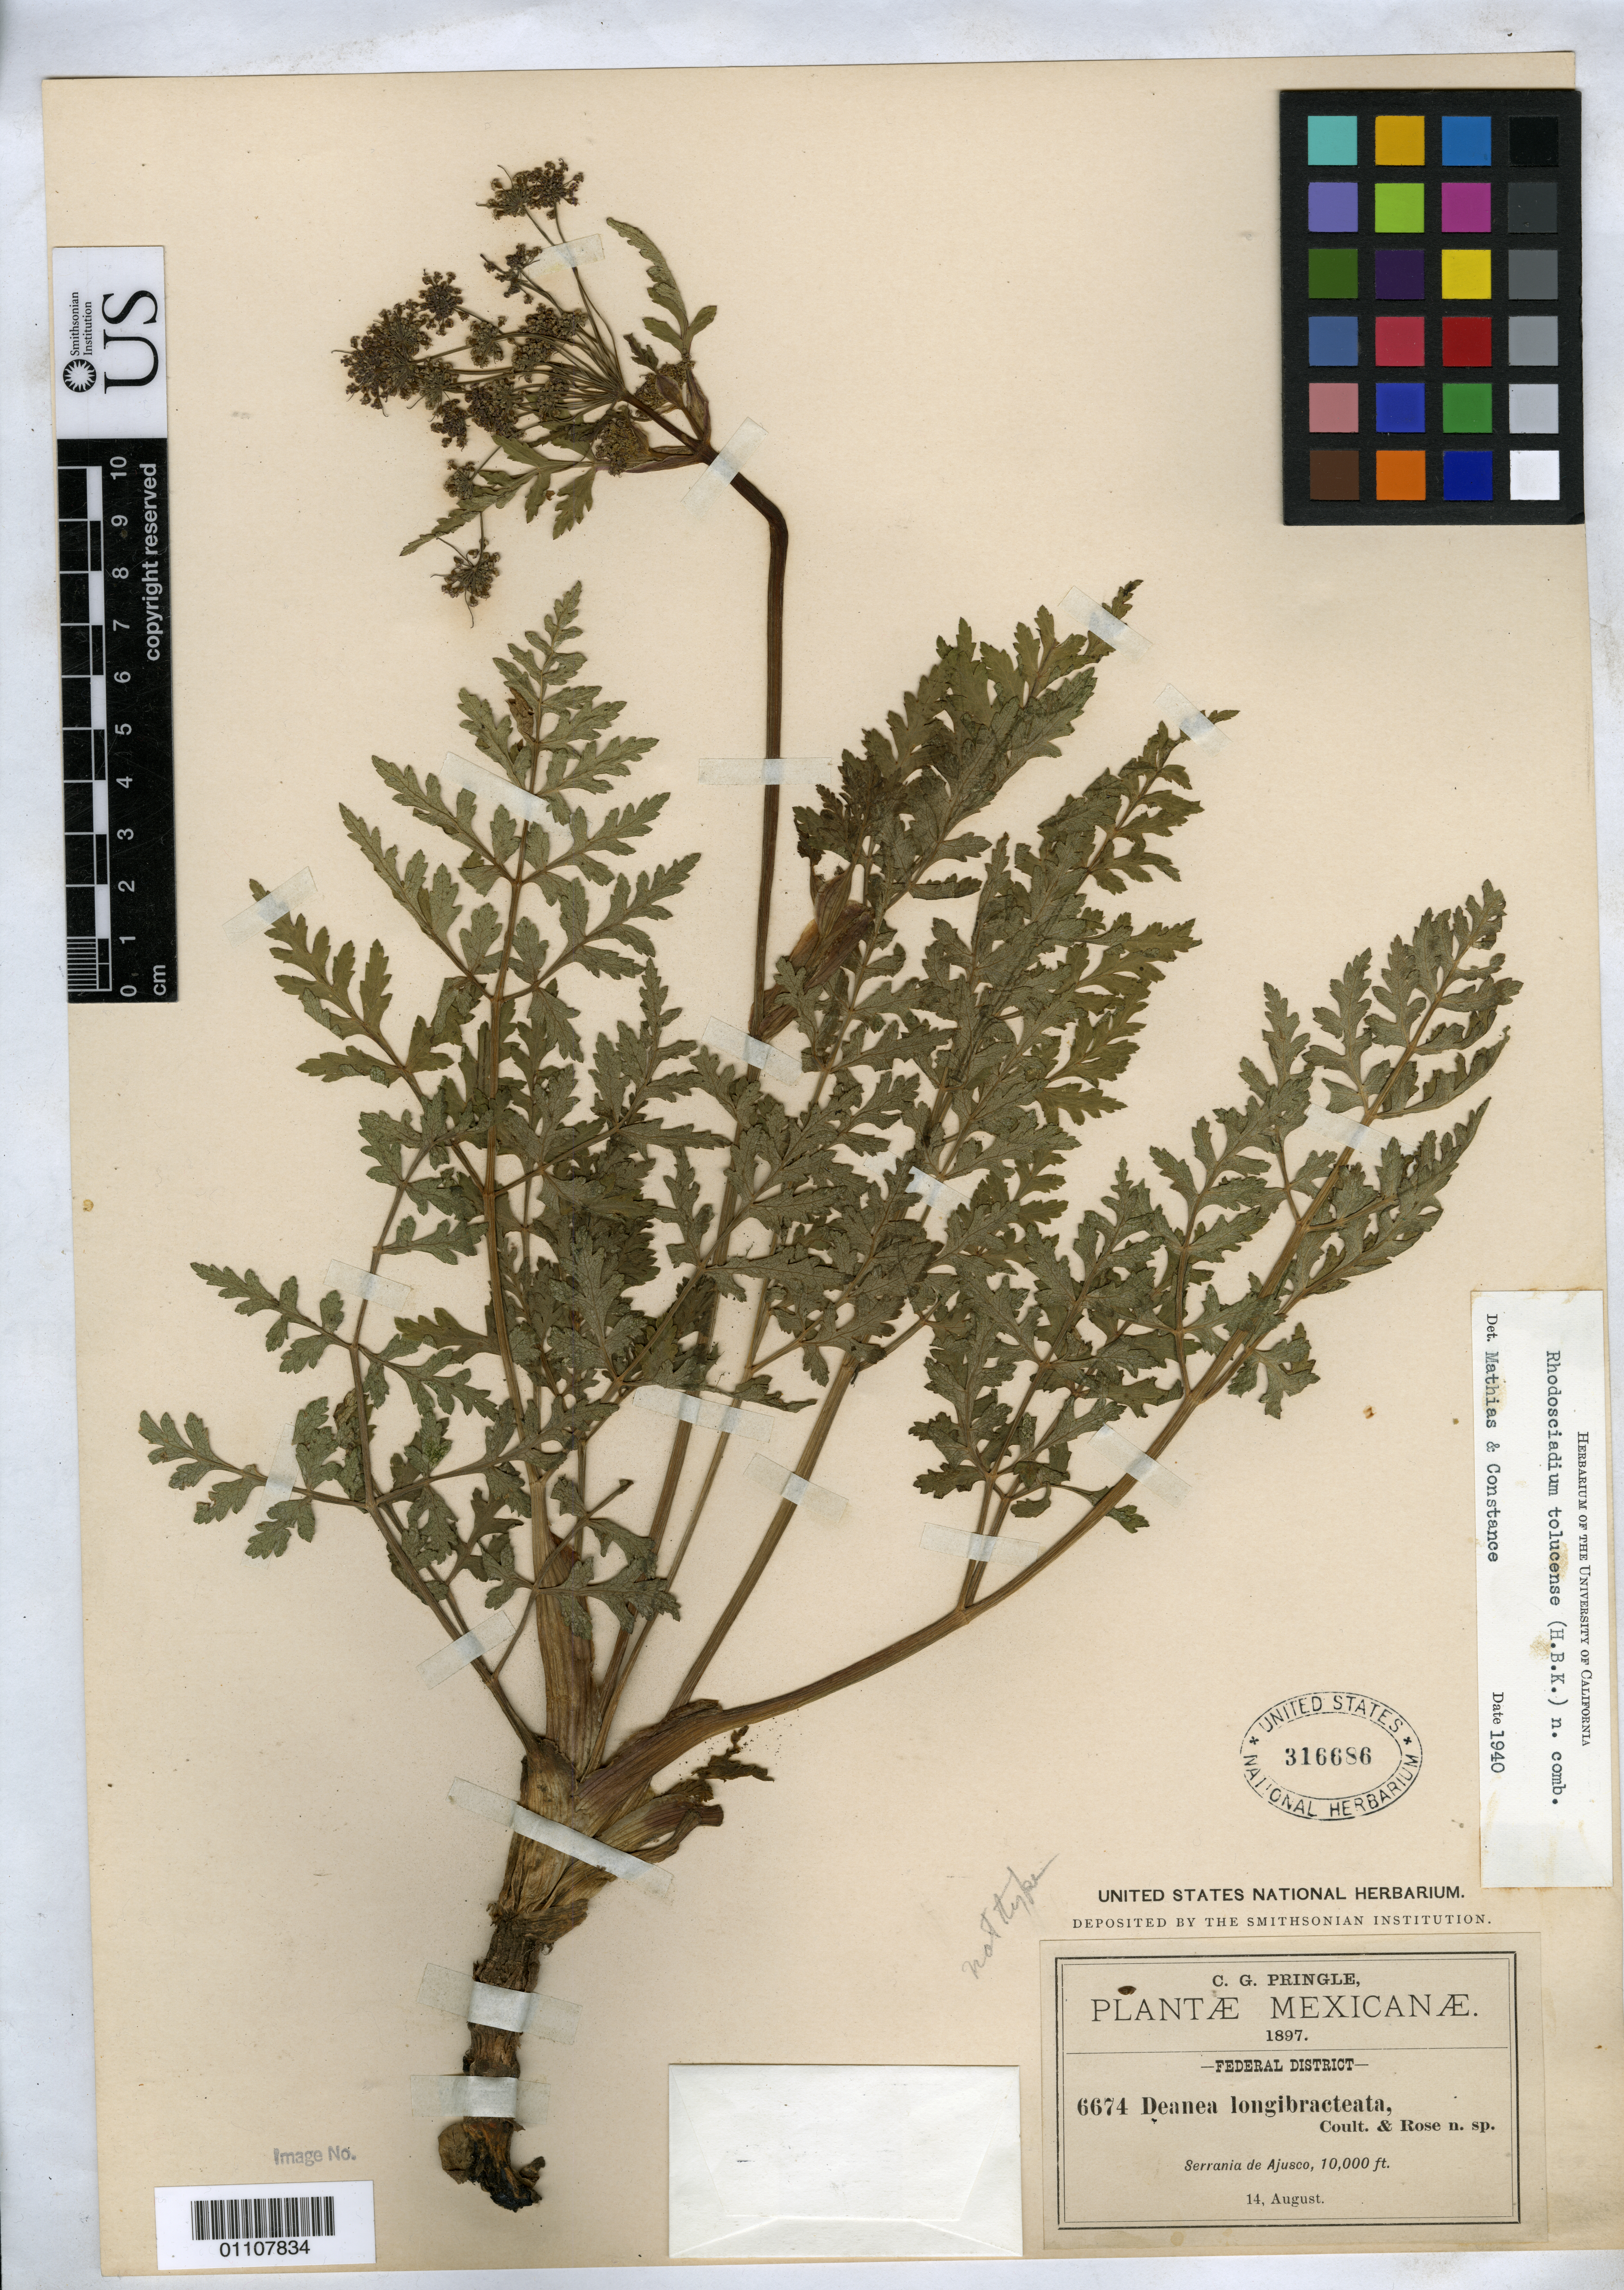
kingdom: Plantae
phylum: Tracheophyta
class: Magnoliopsida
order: Apiales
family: Apiaceae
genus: Deanea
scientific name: Deanea longibracteata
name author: J.M. Coult. & Rose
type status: Syntype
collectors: C. G. Pringle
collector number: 6674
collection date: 1897-08-14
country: Mexico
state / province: Distrito Federal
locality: Serrania de Ajusco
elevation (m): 3048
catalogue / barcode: US 316686